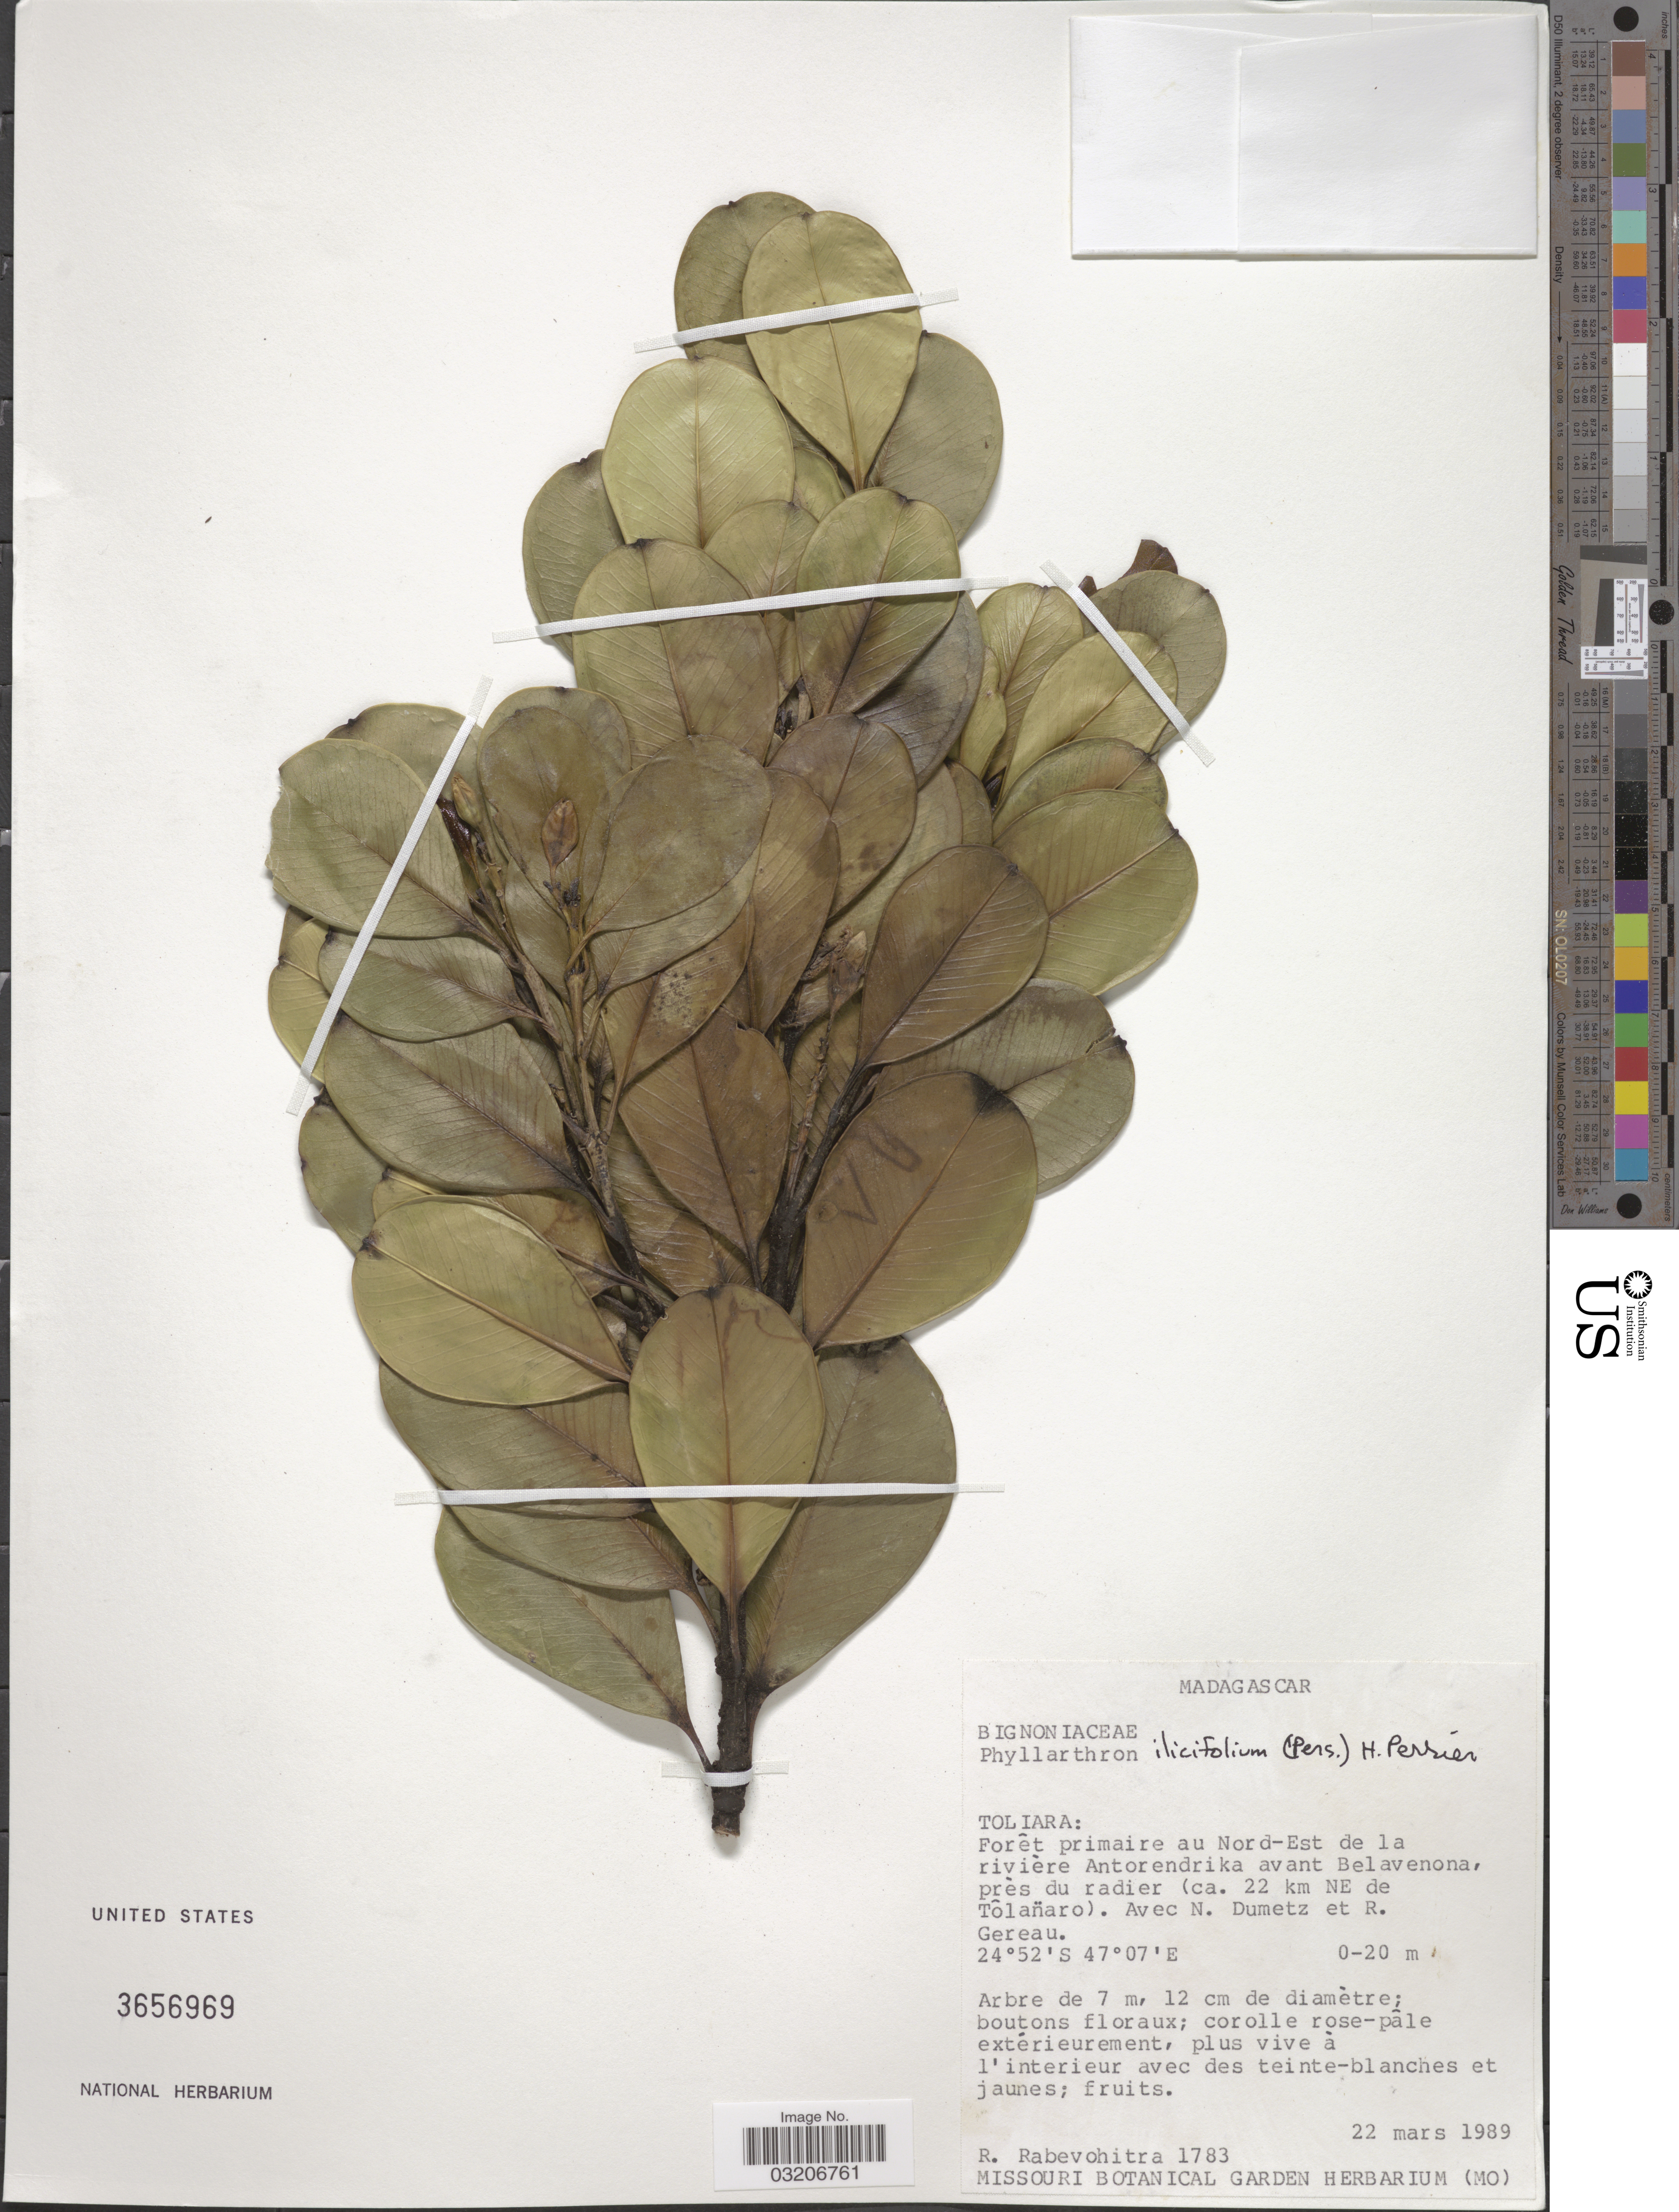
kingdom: Plantae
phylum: Tracheophyta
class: Magnoliopsida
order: Lamiales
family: Bignoniaceae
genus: Phyllarthron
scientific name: Phyllarthron ilicifolium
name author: (Pers.) H. Perrier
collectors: R. Rabevohitra, N. Dumetz & R. Gereau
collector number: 1783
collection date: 1989-03-22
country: Madagascar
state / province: Anosy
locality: Forêt primaire au Nord-Est de la rivière Antorendrika avant Belavenona, près du radier (ca. 22 km NE de Tôlañaro).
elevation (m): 0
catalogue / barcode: US 3656969